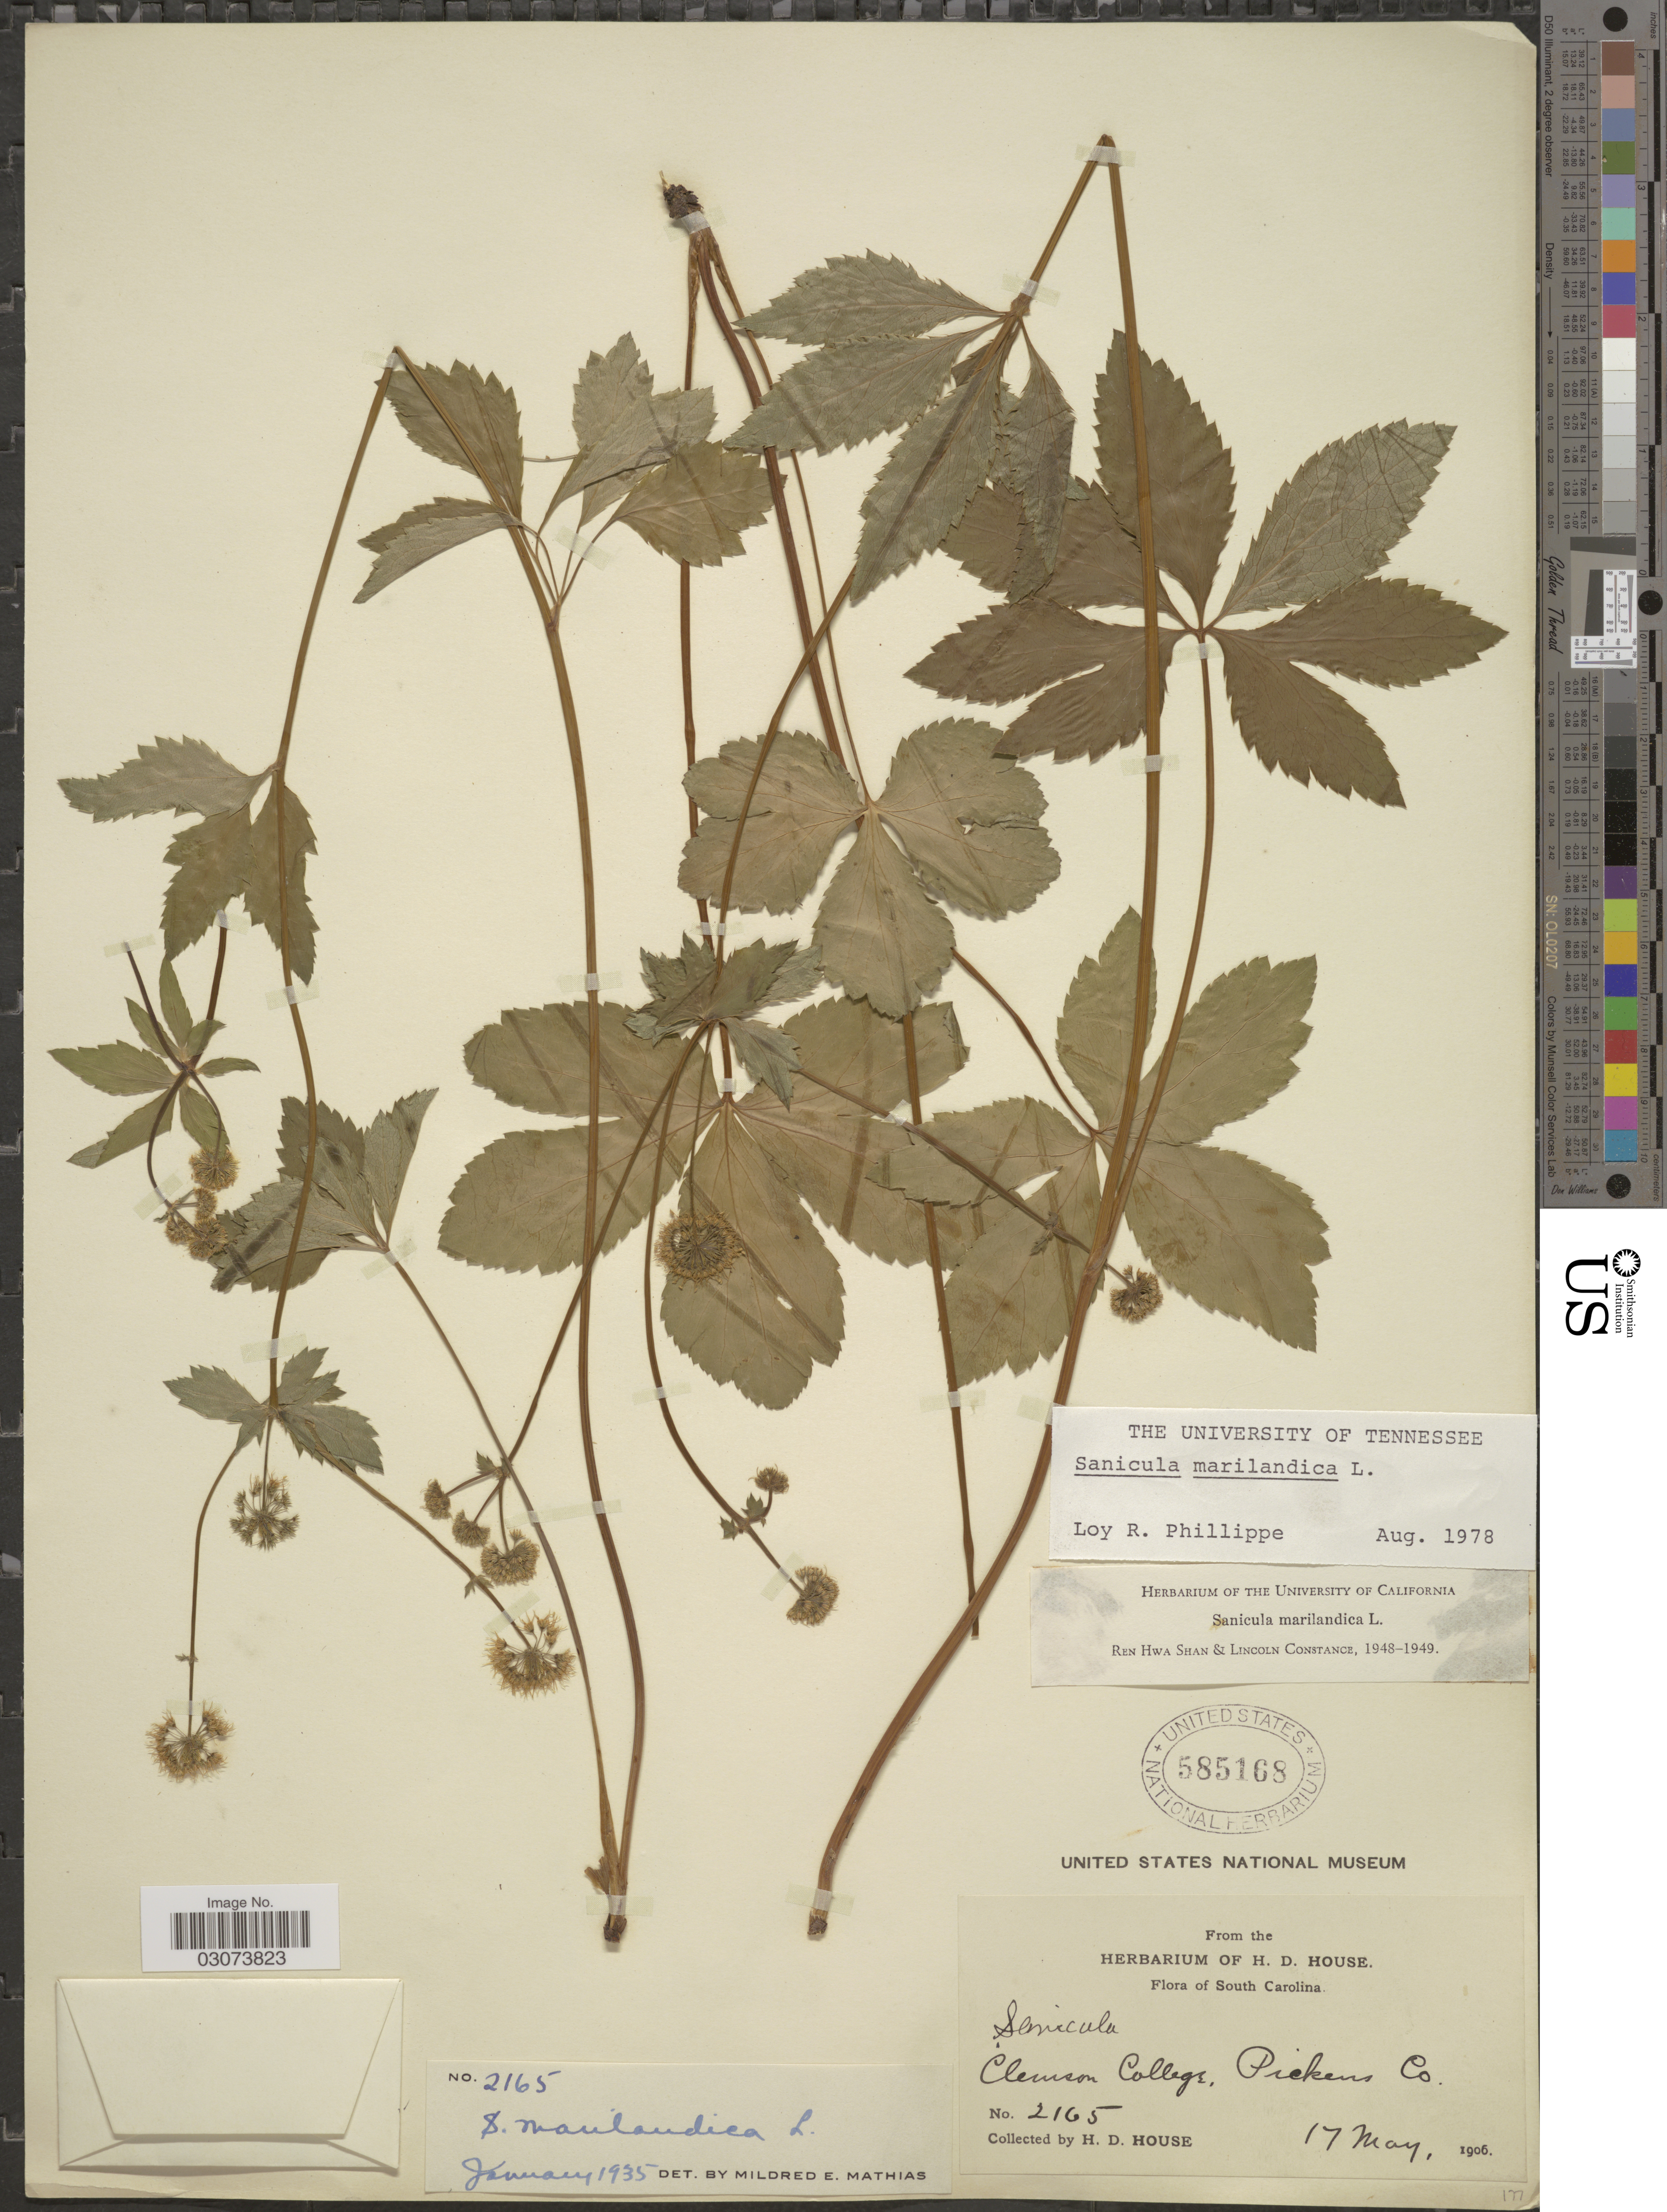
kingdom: Plantae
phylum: Tracheophyta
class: Magnoliopsida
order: Apiales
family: Apiaceae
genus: Sanicula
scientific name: Sanicula marilandica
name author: L.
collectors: H. D. House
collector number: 2165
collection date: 1906-05-17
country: United States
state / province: South Carolina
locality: Clemsen College, Pickens Co.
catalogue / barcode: US 585168